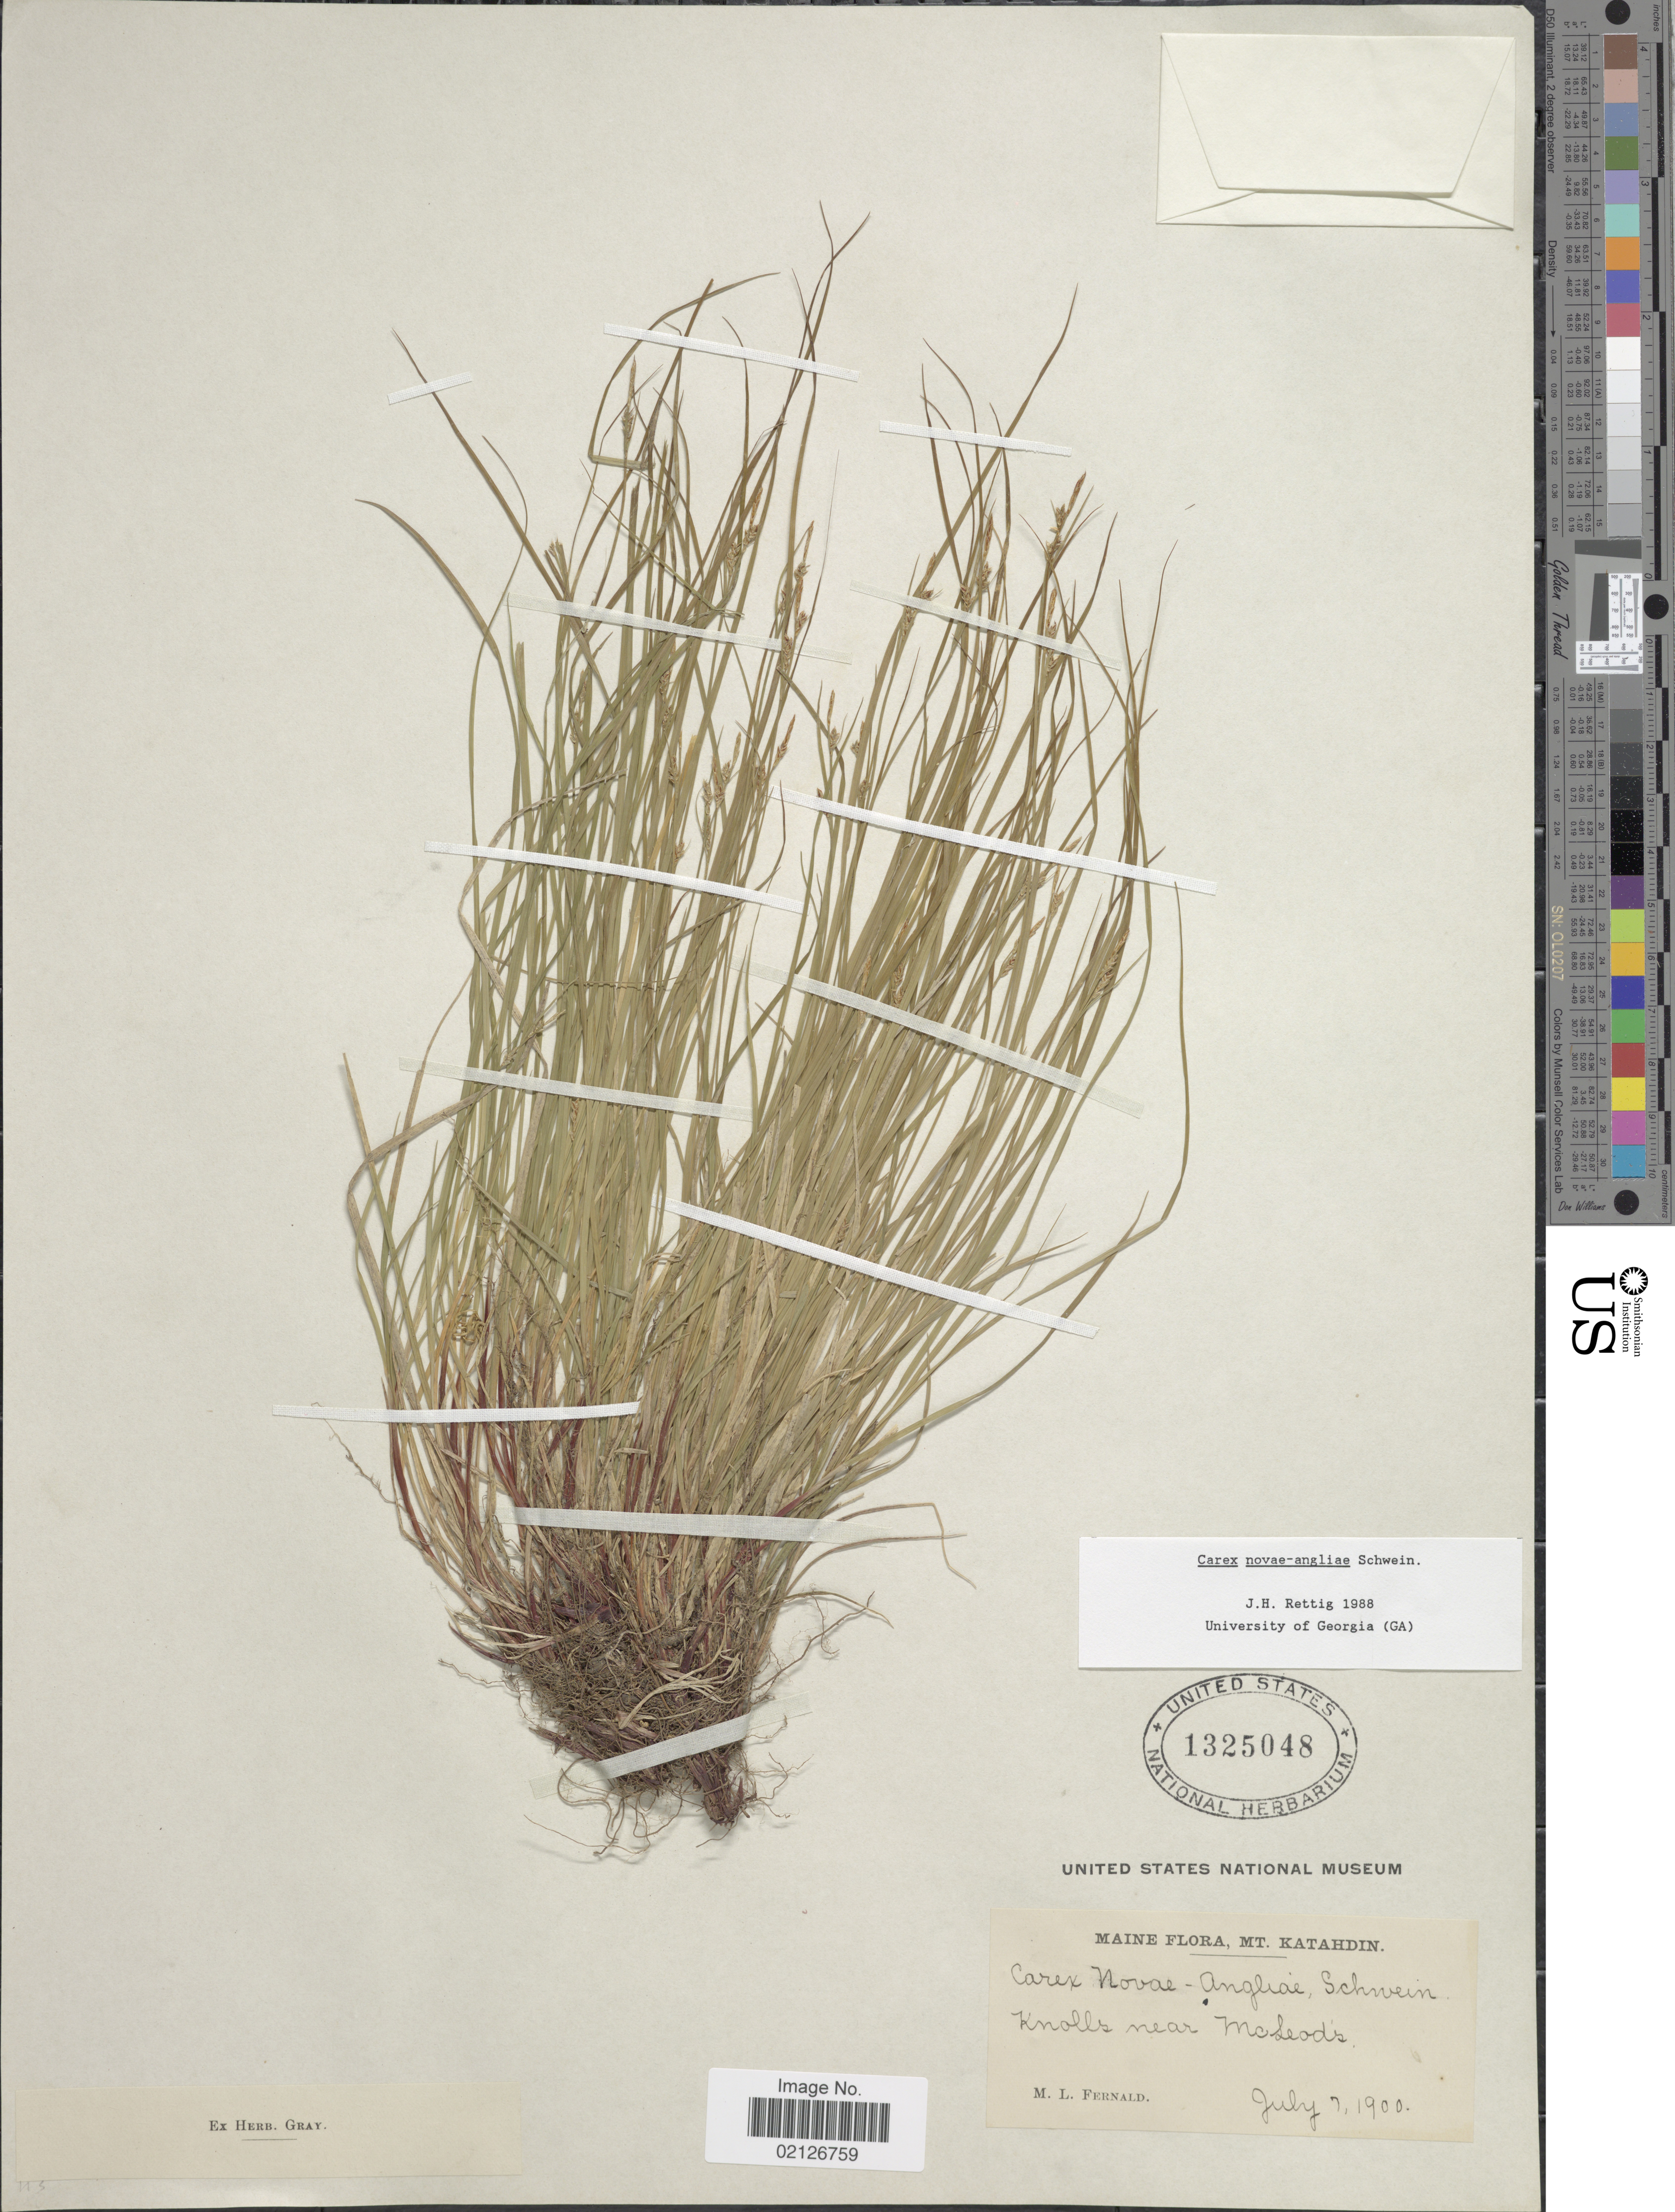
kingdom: Plantae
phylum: Tracheophyta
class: Liliopsida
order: Poales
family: Cyperaceae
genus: Carex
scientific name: Carex novae-angliae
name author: Schwein.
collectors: M. L. Fernald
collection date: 1900-07-07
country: United States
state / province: Maine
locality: Mt. Katahdin, Knolls near McLeod's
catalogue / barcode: US 1325048